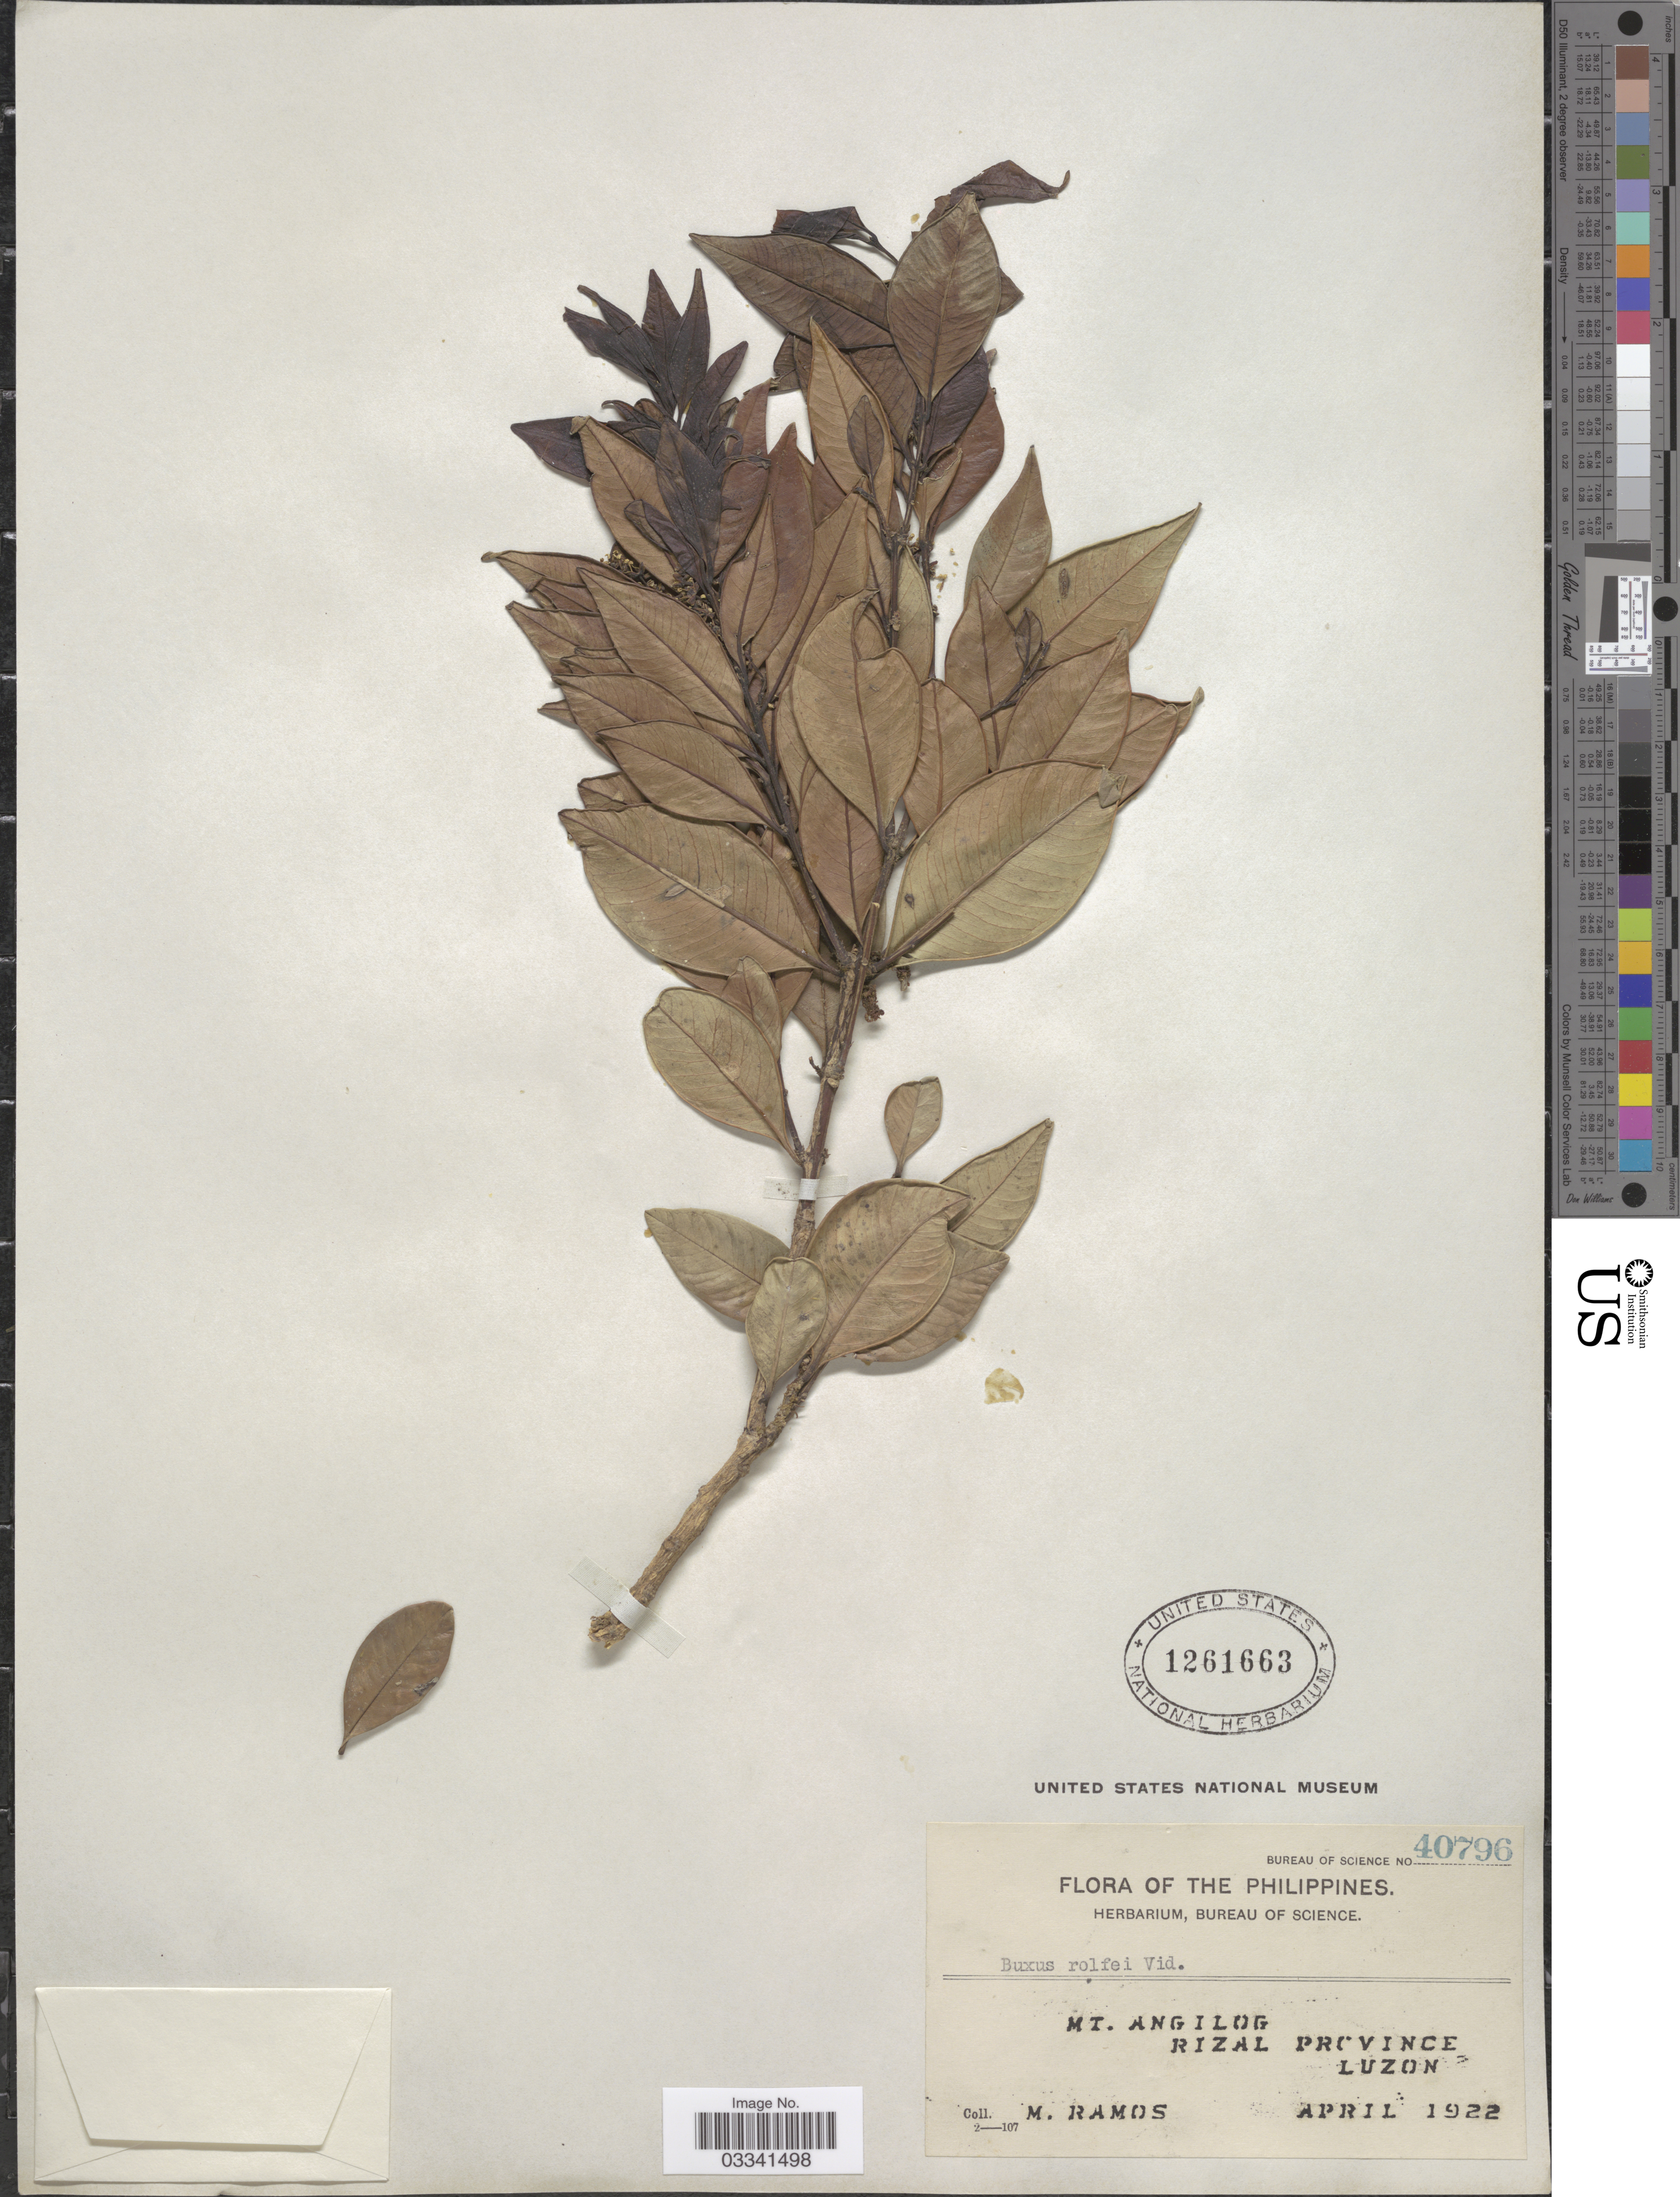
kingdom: Plantae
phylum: Tracheophyta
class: Magnoliopsida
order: Buxales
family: Buxaceae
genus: Buxus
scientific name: Buxus rolfei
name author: S. Vidal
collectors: M. Ramos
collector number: Bureau of Science 40796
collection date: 1922-04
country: Philippines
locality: Mt. Angilog. Rizal Province. Luzon.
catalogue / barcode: US 1261663